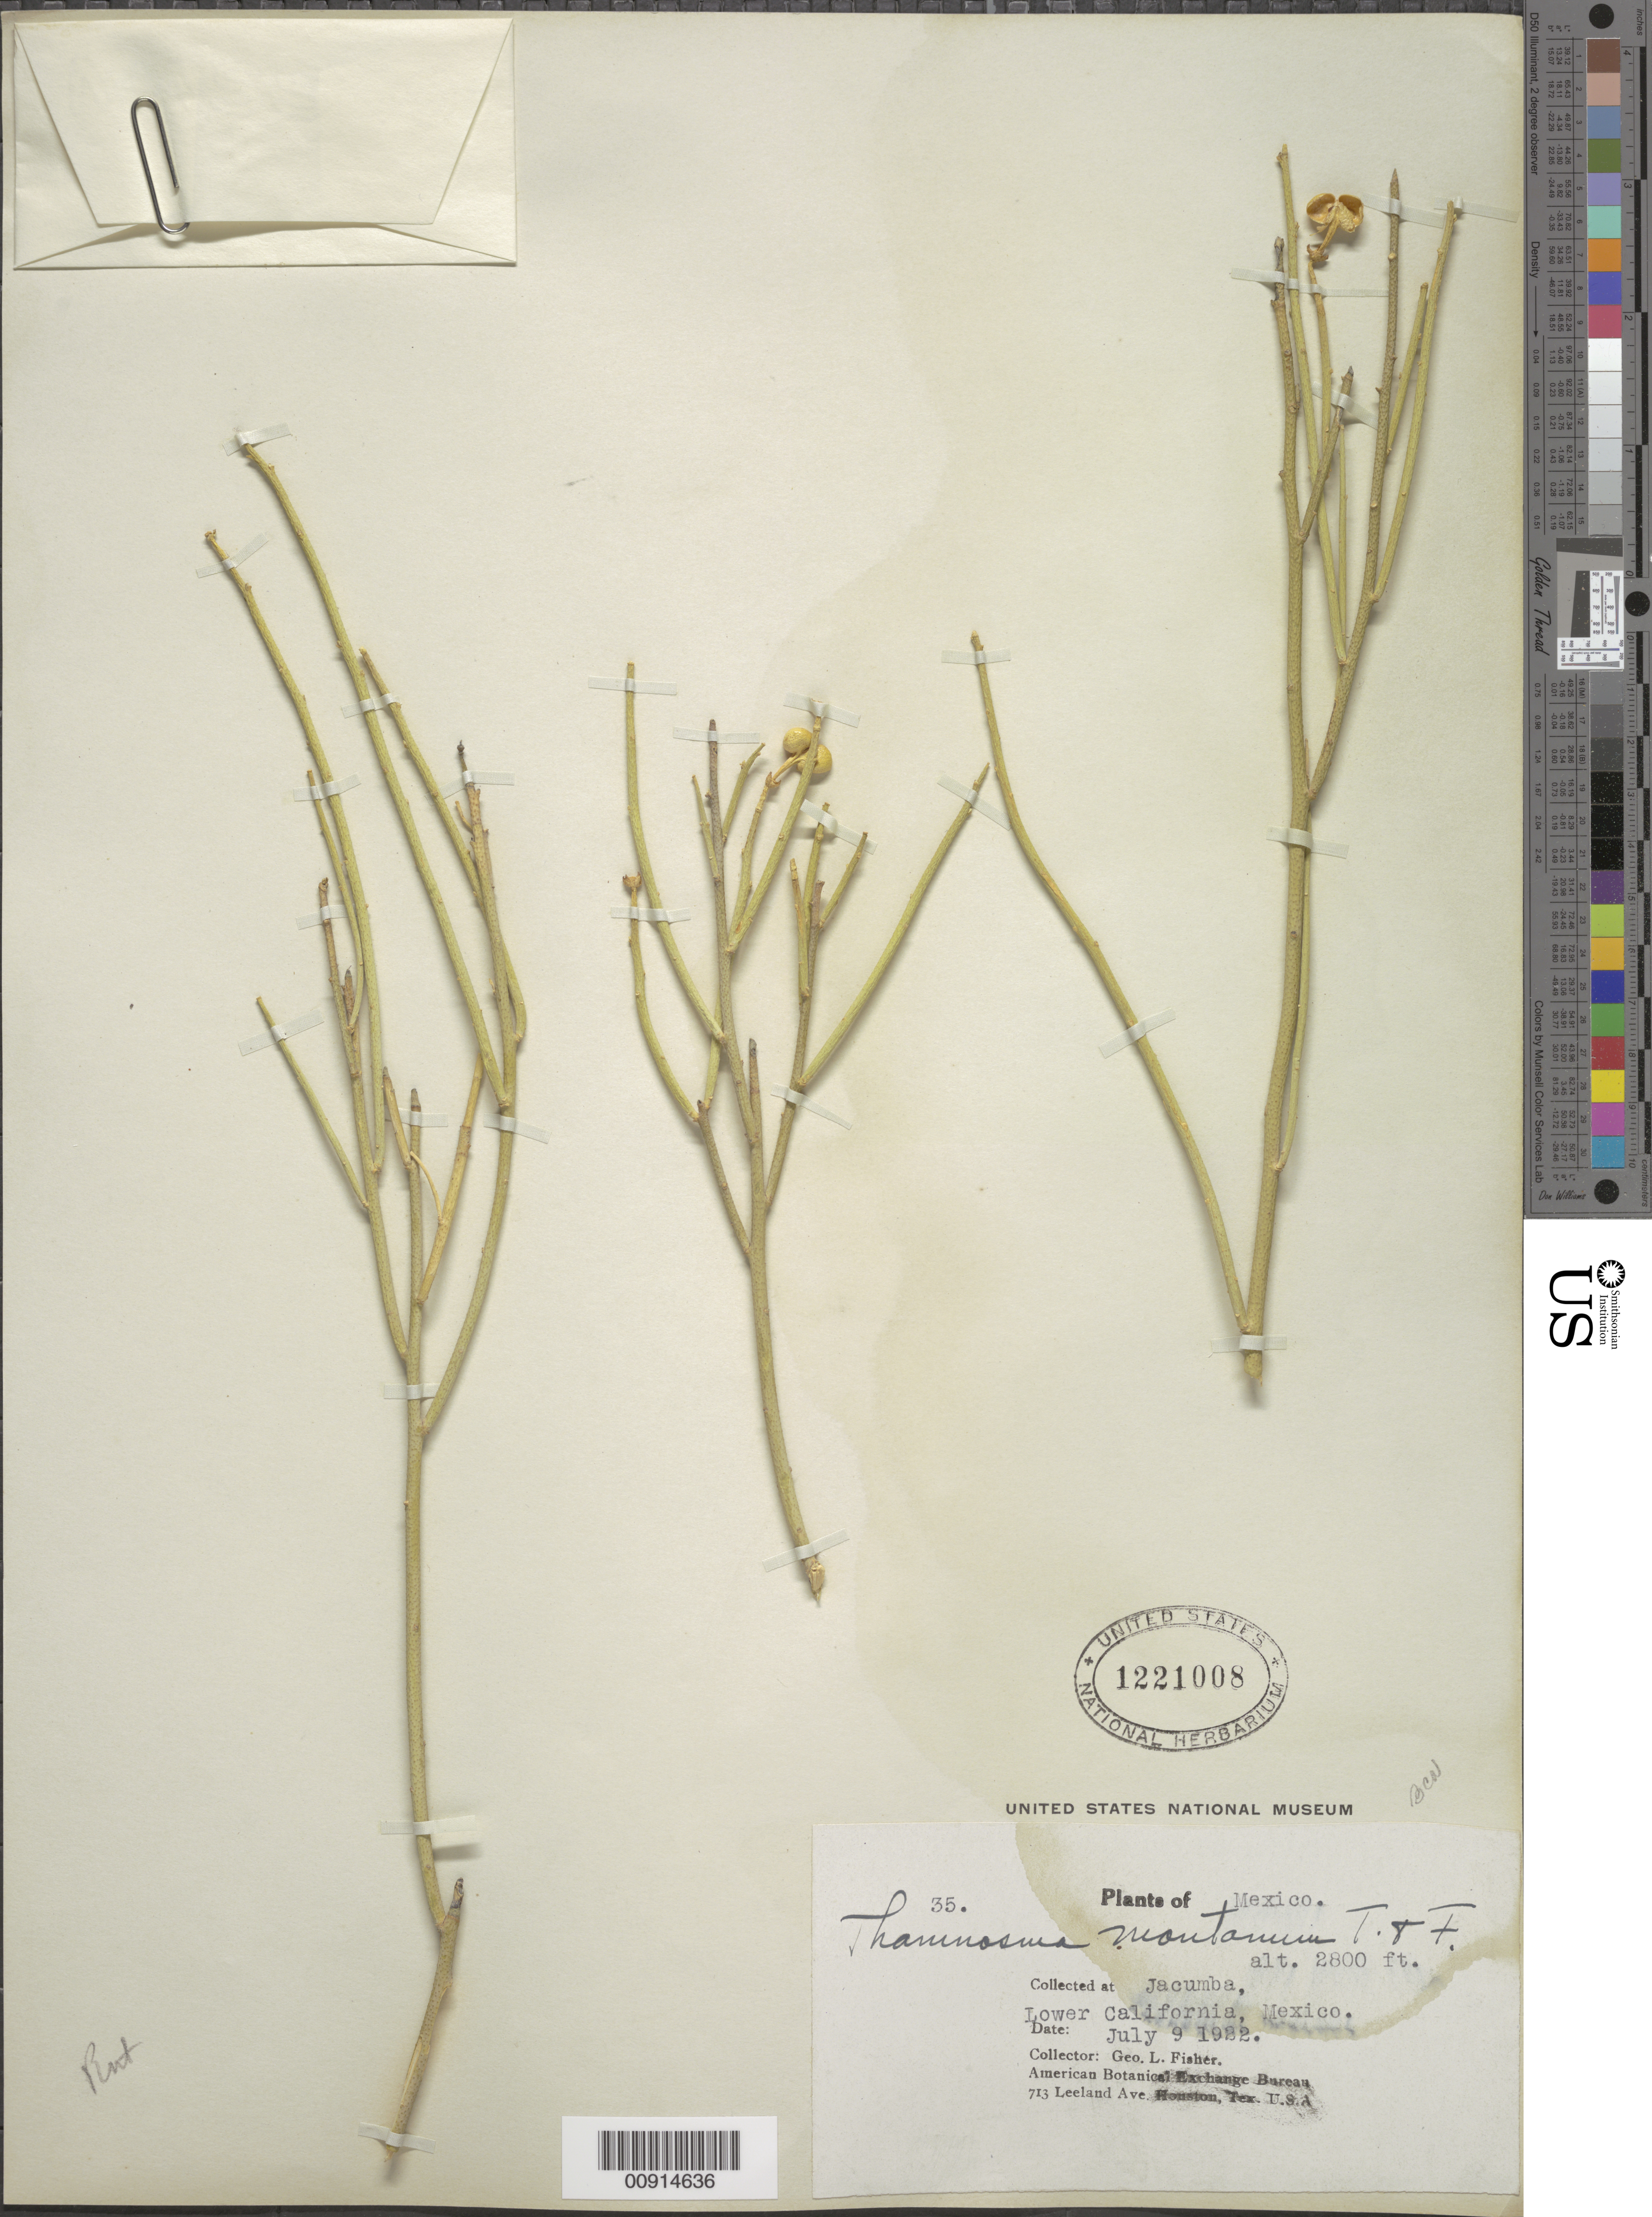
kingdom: Plantae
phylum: Tracheophyta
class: Magnoliopsida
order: Sapindales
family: Rutaceae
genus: Thamnosma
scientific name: Thamnosma montana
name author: Torr. & Frém.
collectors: G. L. Fisher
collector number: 35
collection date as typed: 09 Jul 1922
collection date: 1922-07-09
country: Mexico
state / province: Baja California Norte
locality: Jacumba, Lower California.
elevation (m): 853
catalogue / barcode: US 1221008